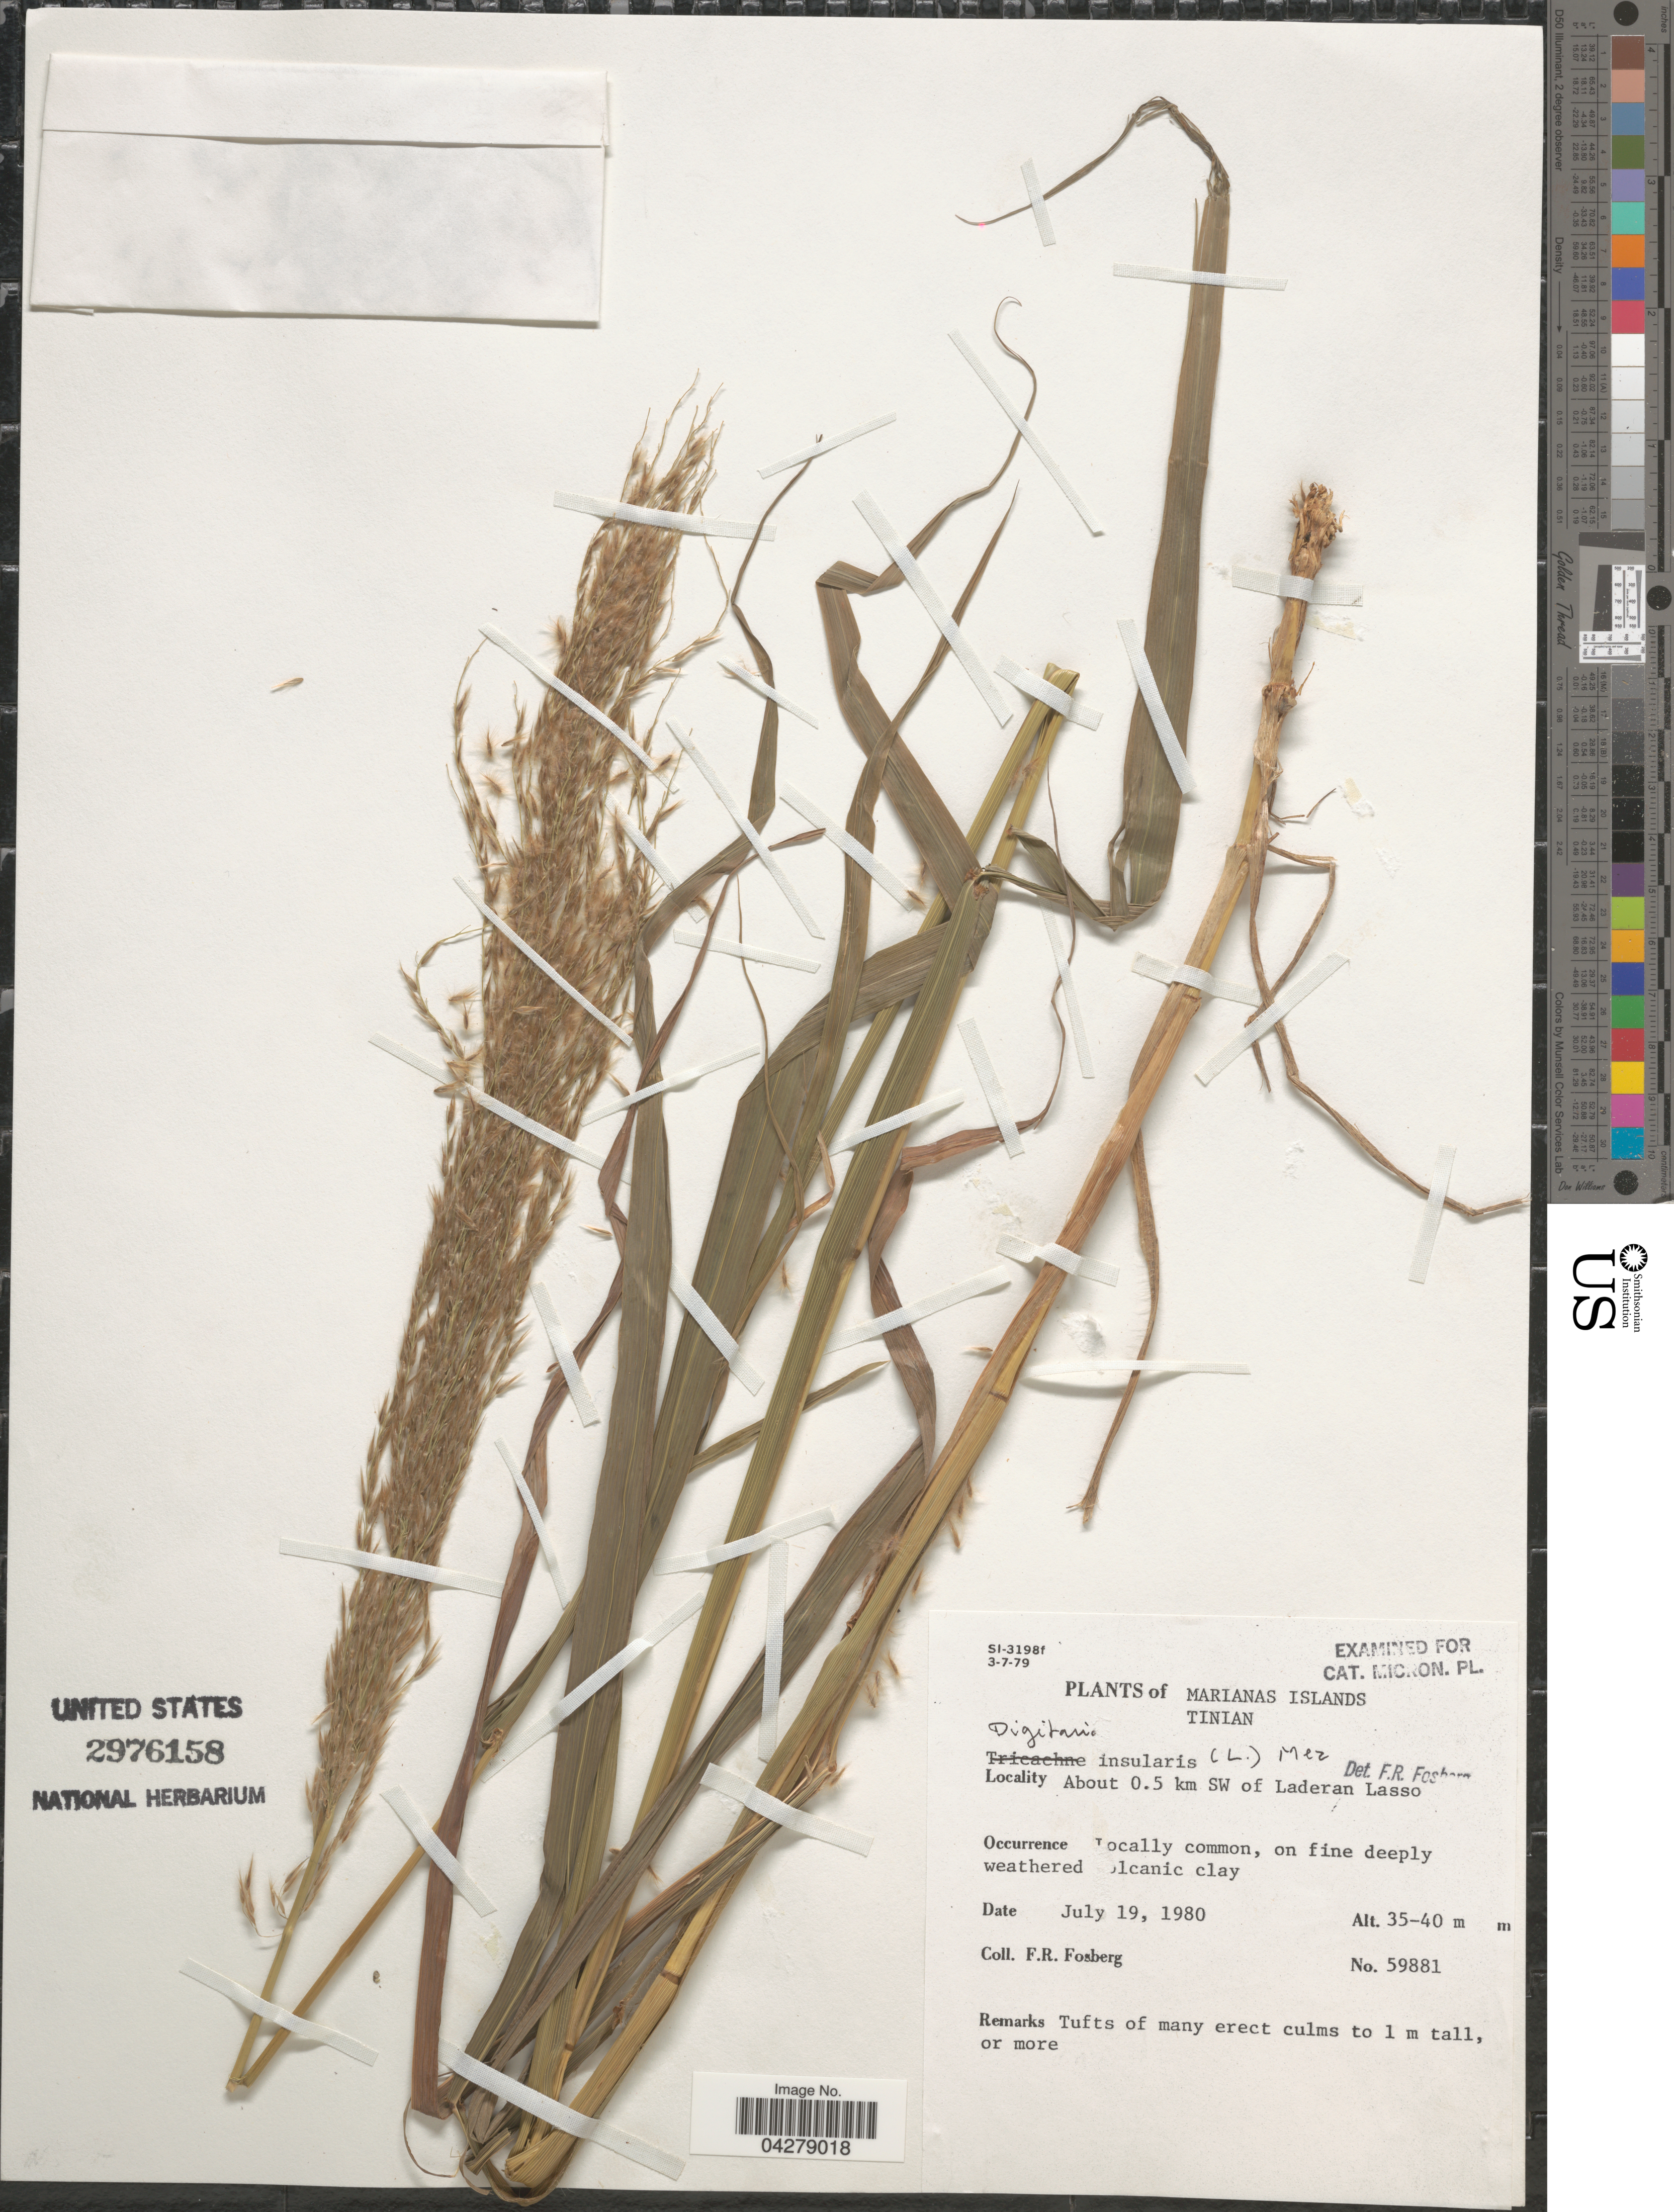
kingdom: Plantae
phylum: Tracheophyta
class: Liliopsida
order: Poales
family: Poaceae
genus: Digitaria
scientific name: Digitaria insularis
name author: (L.) Fedde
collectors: F. R. Fosberg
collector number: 59881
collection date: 1980-07-19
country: Northern Mariana Islands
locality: Marianas Islands. Tinian. About 0.5 km SW of Laderan Lasso. Locally common, on fine deeplty weathered volcanic clay.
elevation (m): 35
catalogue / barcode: US 2976158